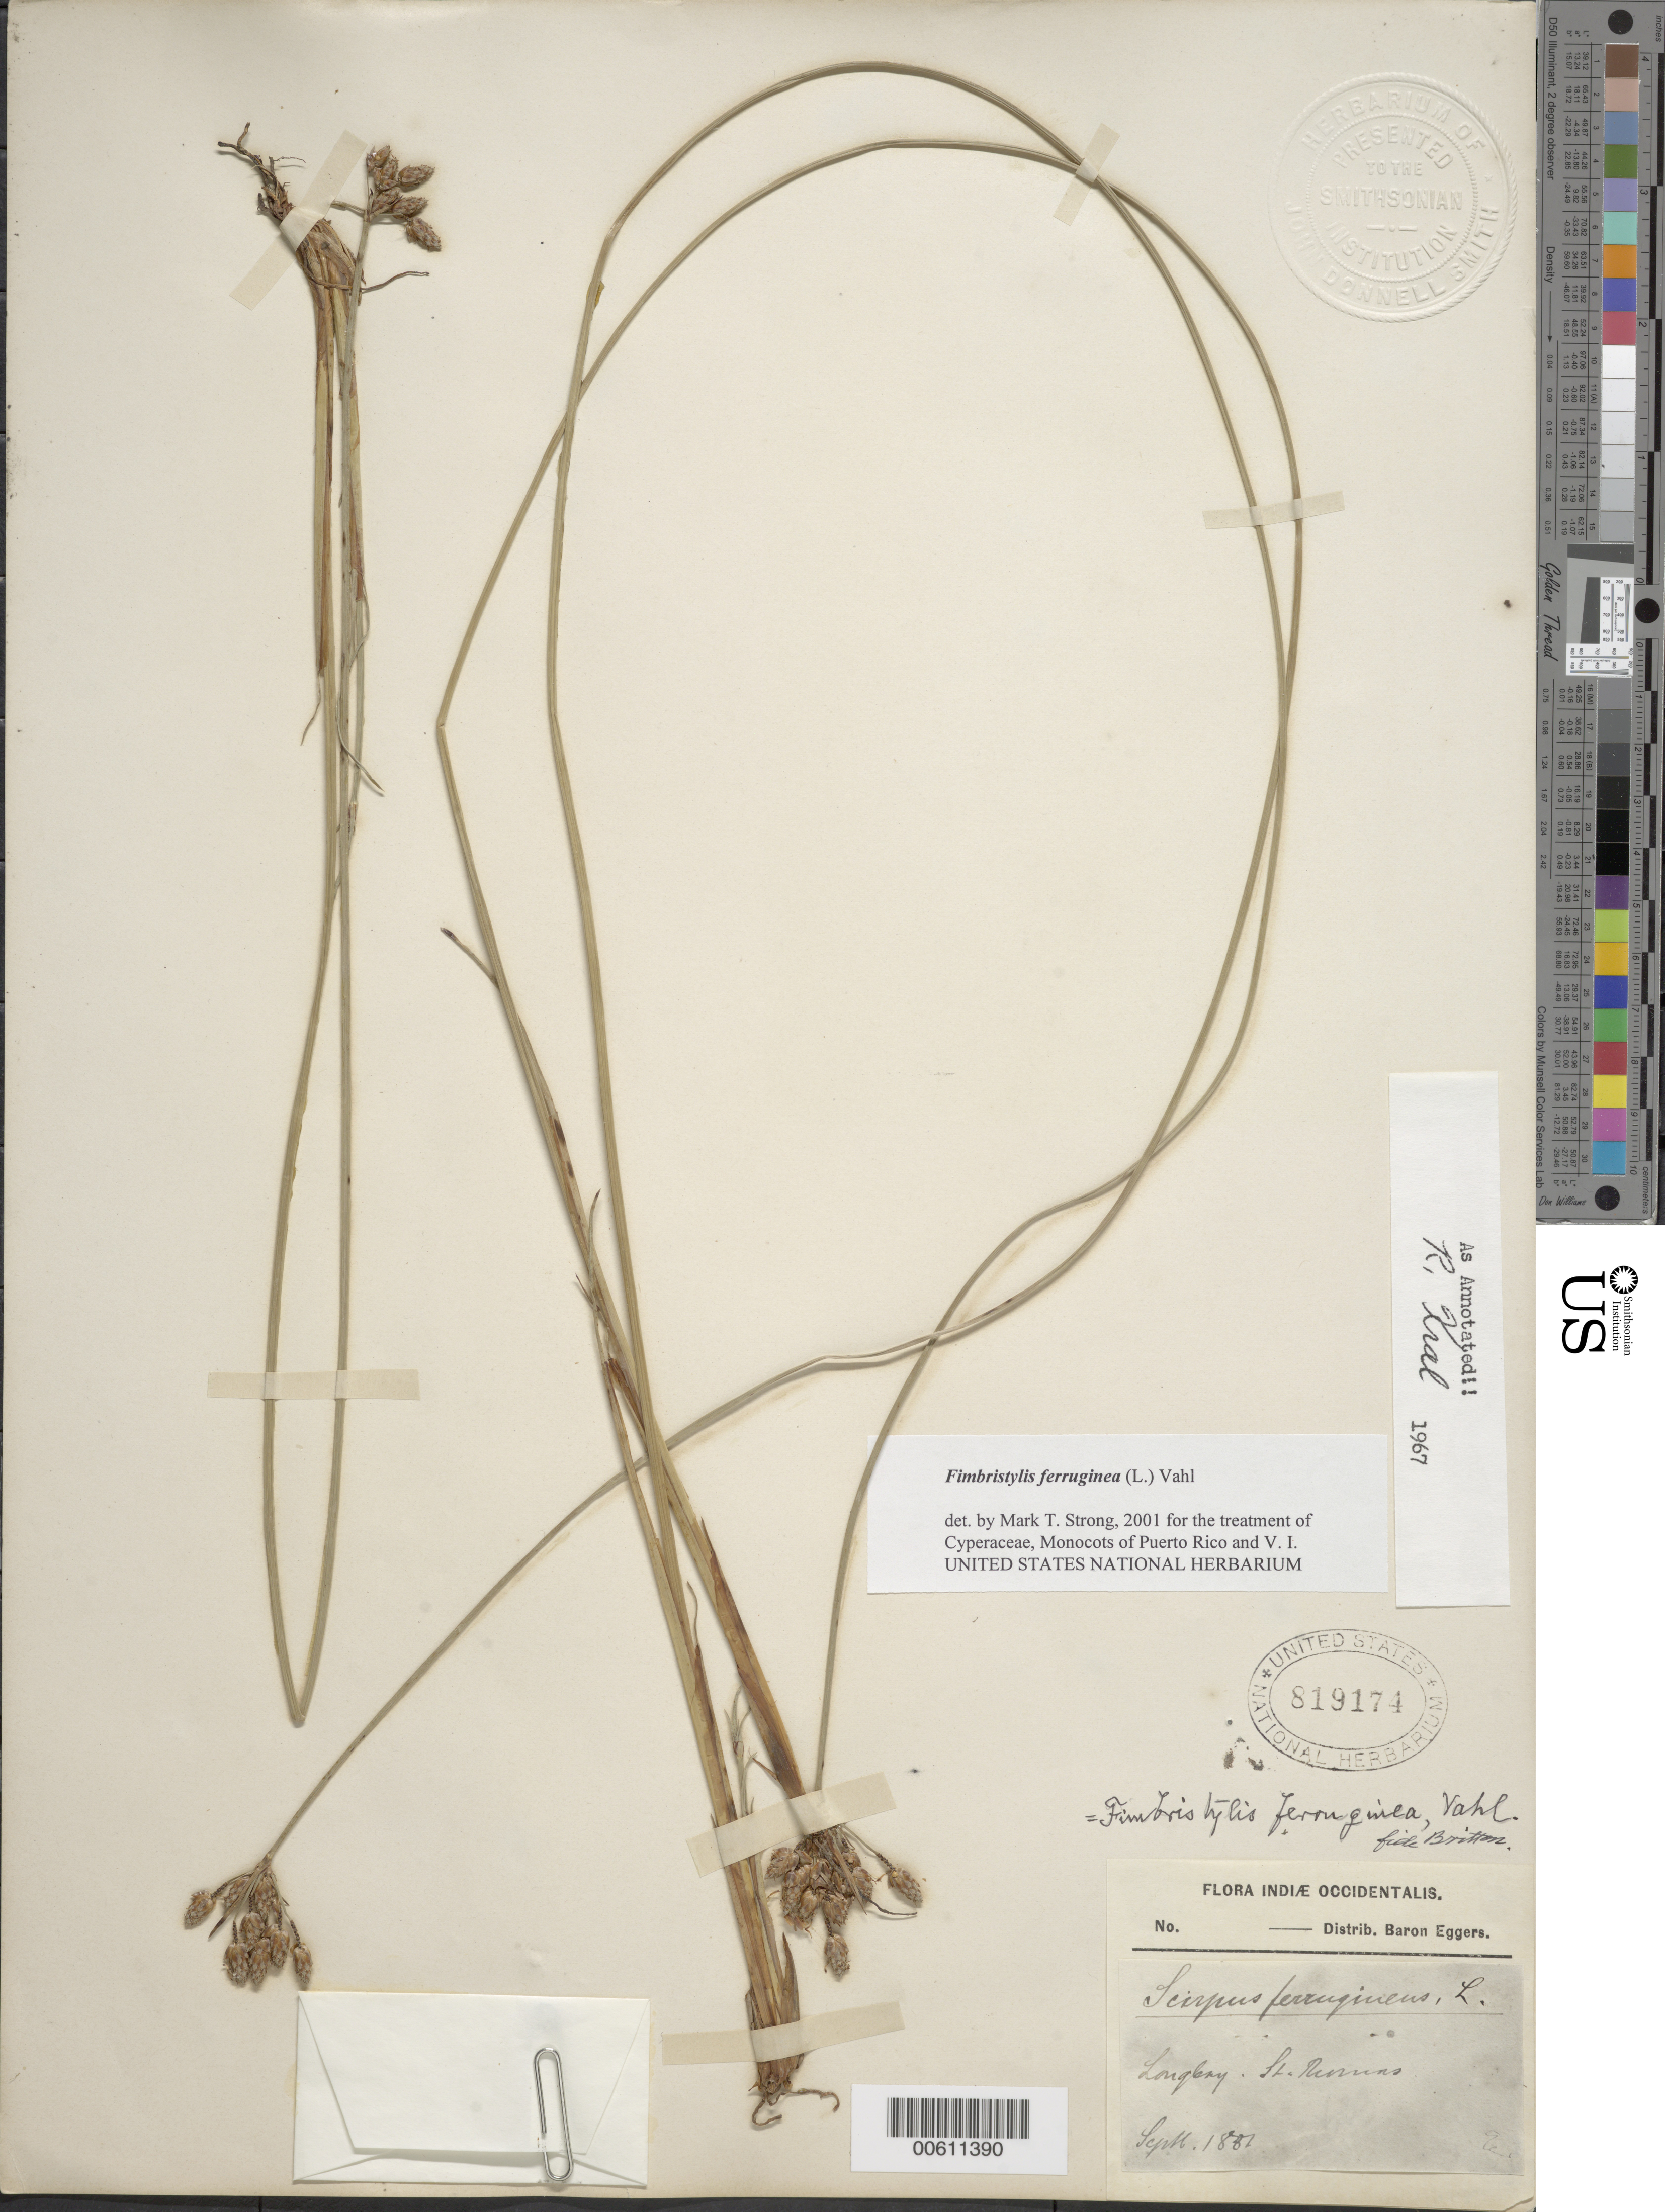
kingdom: Plantae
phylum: Tracheophyta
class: Liliopsida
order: Poales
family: Cyperaceae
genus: Fimbristylis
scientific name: Fimbristylis ferruginea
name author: (L.) Vahl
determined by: Strong, M. T., (US), Smithsonian Institution - National Museum of Natural History (UNITED STATES)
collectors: H. F. A. von Eggers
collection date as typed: Sep 1881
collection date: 1881-09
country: U.S. Virgin Islands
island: St. Thomas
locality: St. Thomas: Long Cay.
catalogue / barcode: US 819174